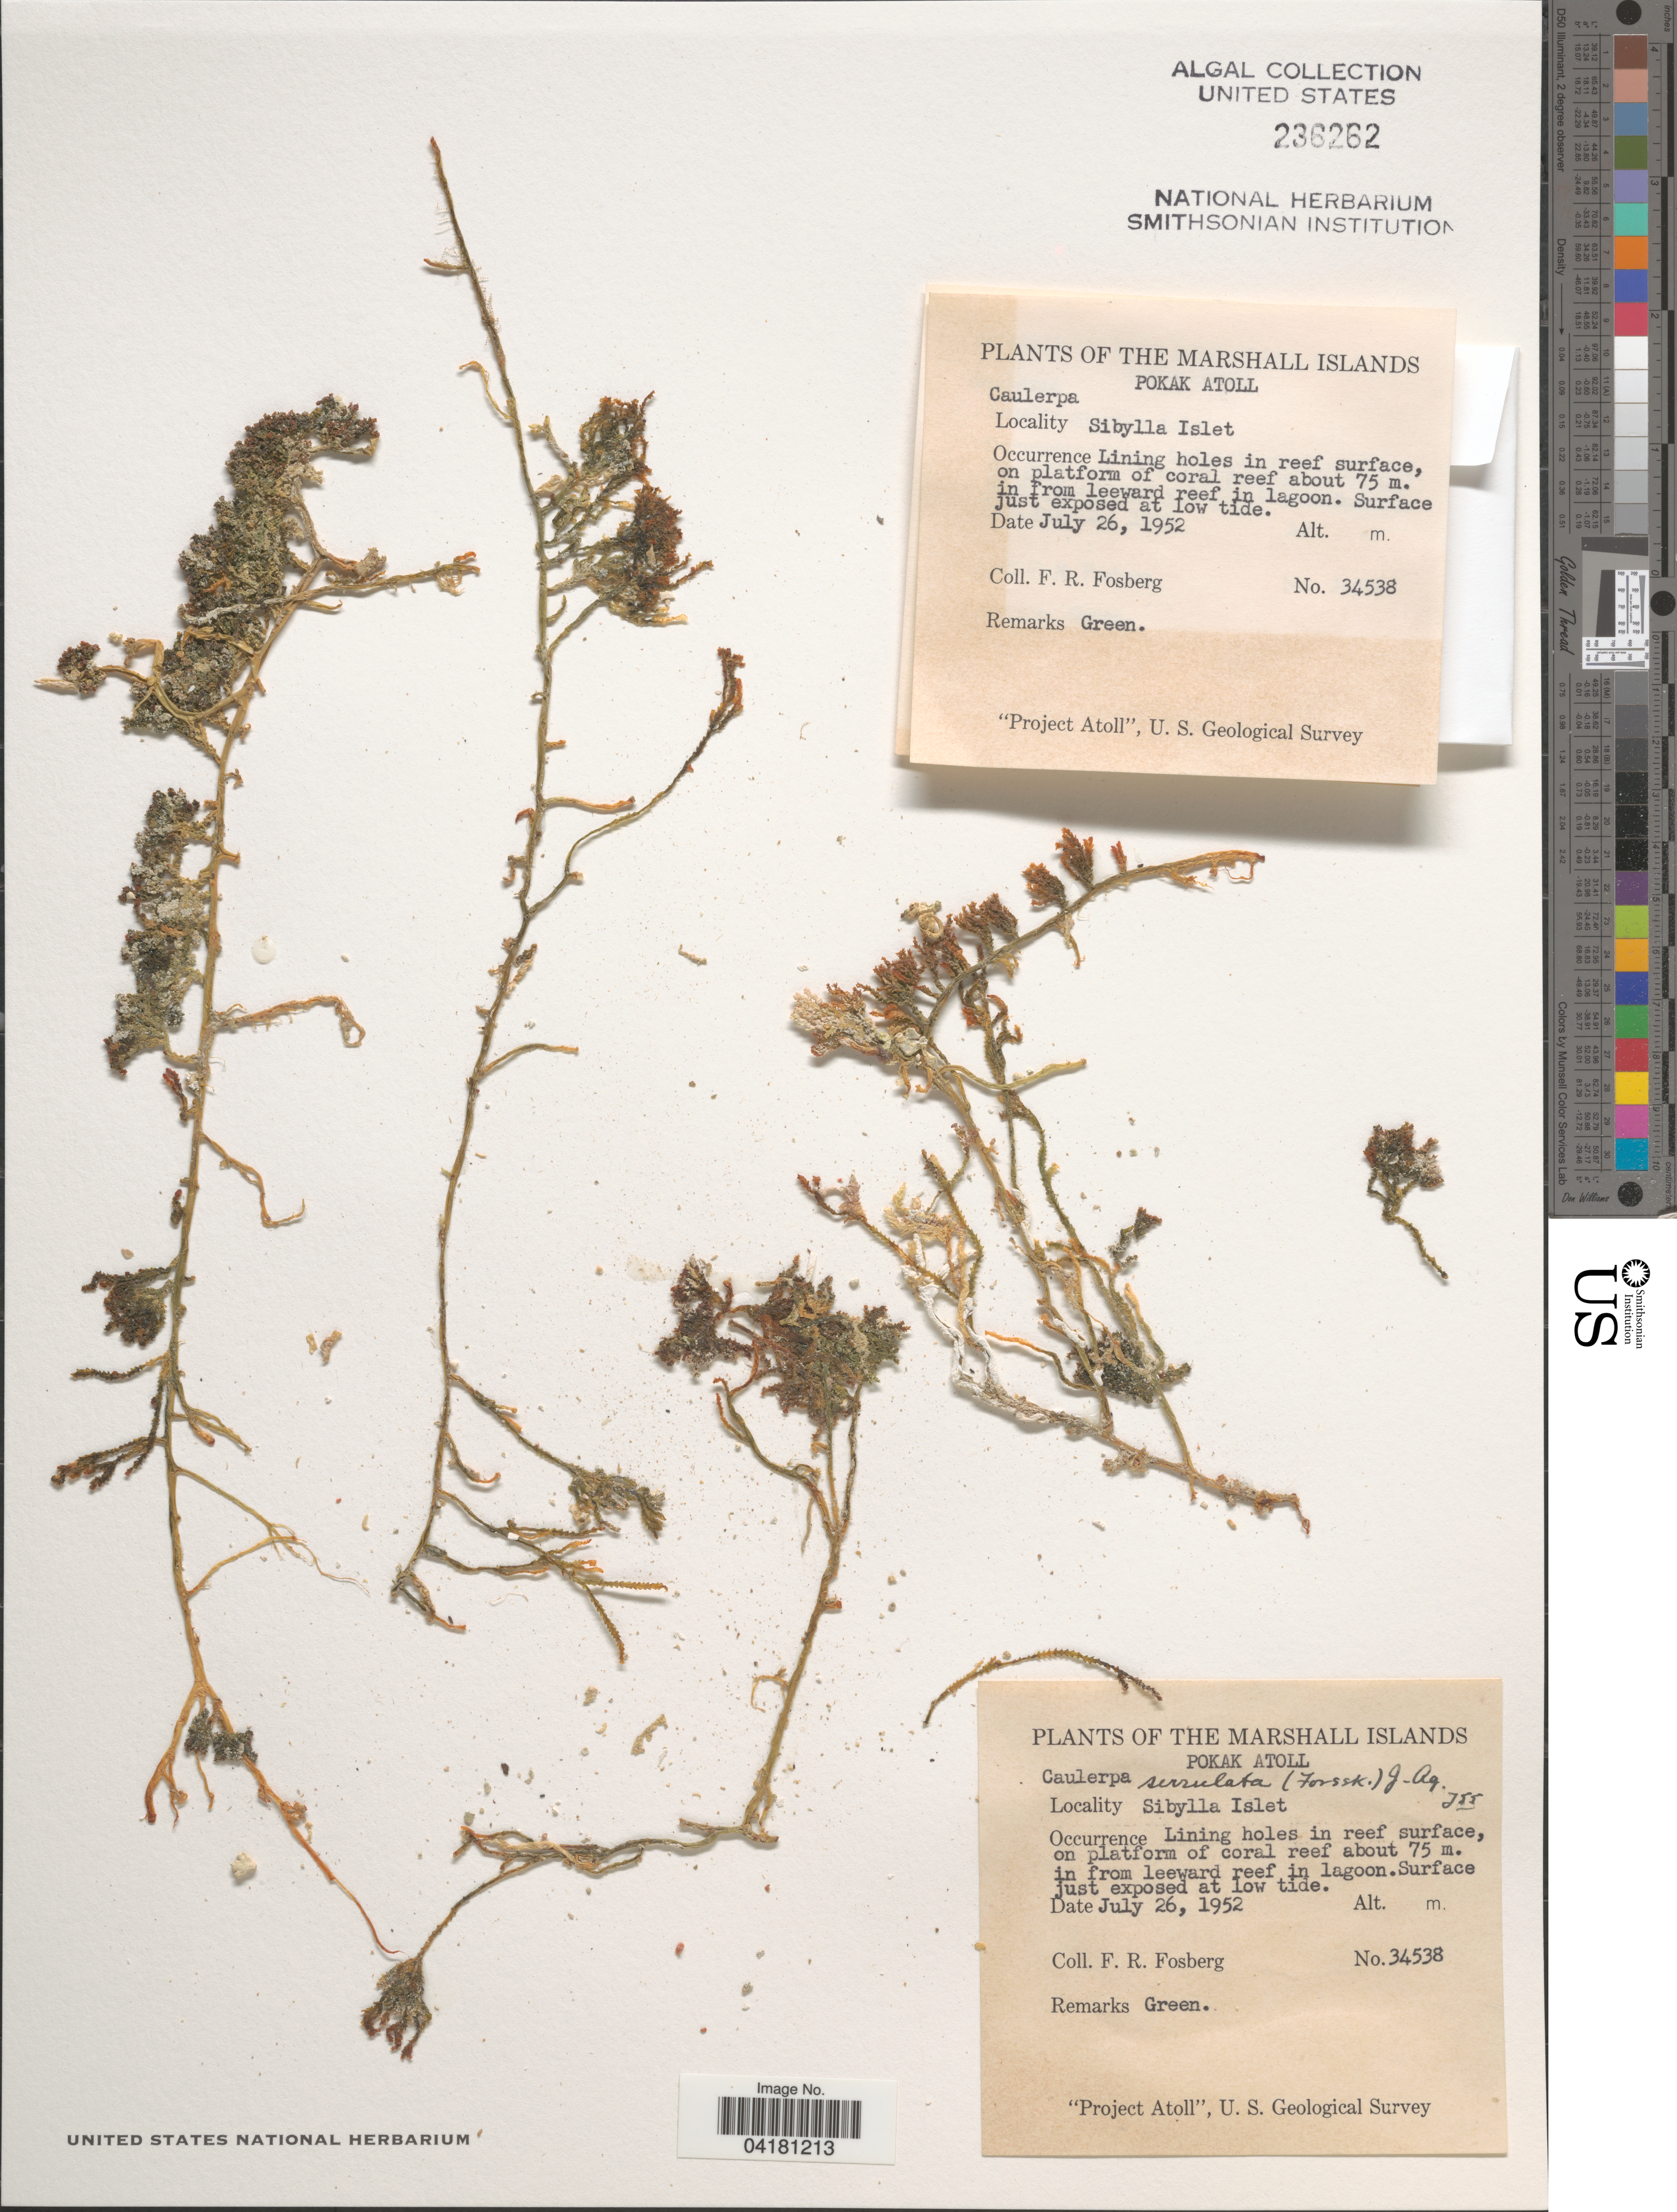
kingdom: Plantae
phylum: Chlorophyta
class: Ulvophyceae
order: Bryopsidales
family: Caulerpaceae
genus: Caulerpa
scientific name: Caulerpa serrulata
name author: (Forssk.) J. Agardh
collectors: F. R. Fosberg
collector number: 34538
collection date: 1952-07-26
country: Marshall Islands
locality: Pokak Atoll. Sibylla Islet. "Project Atoll", U. S. Geological Survey.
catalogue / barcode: US 236262